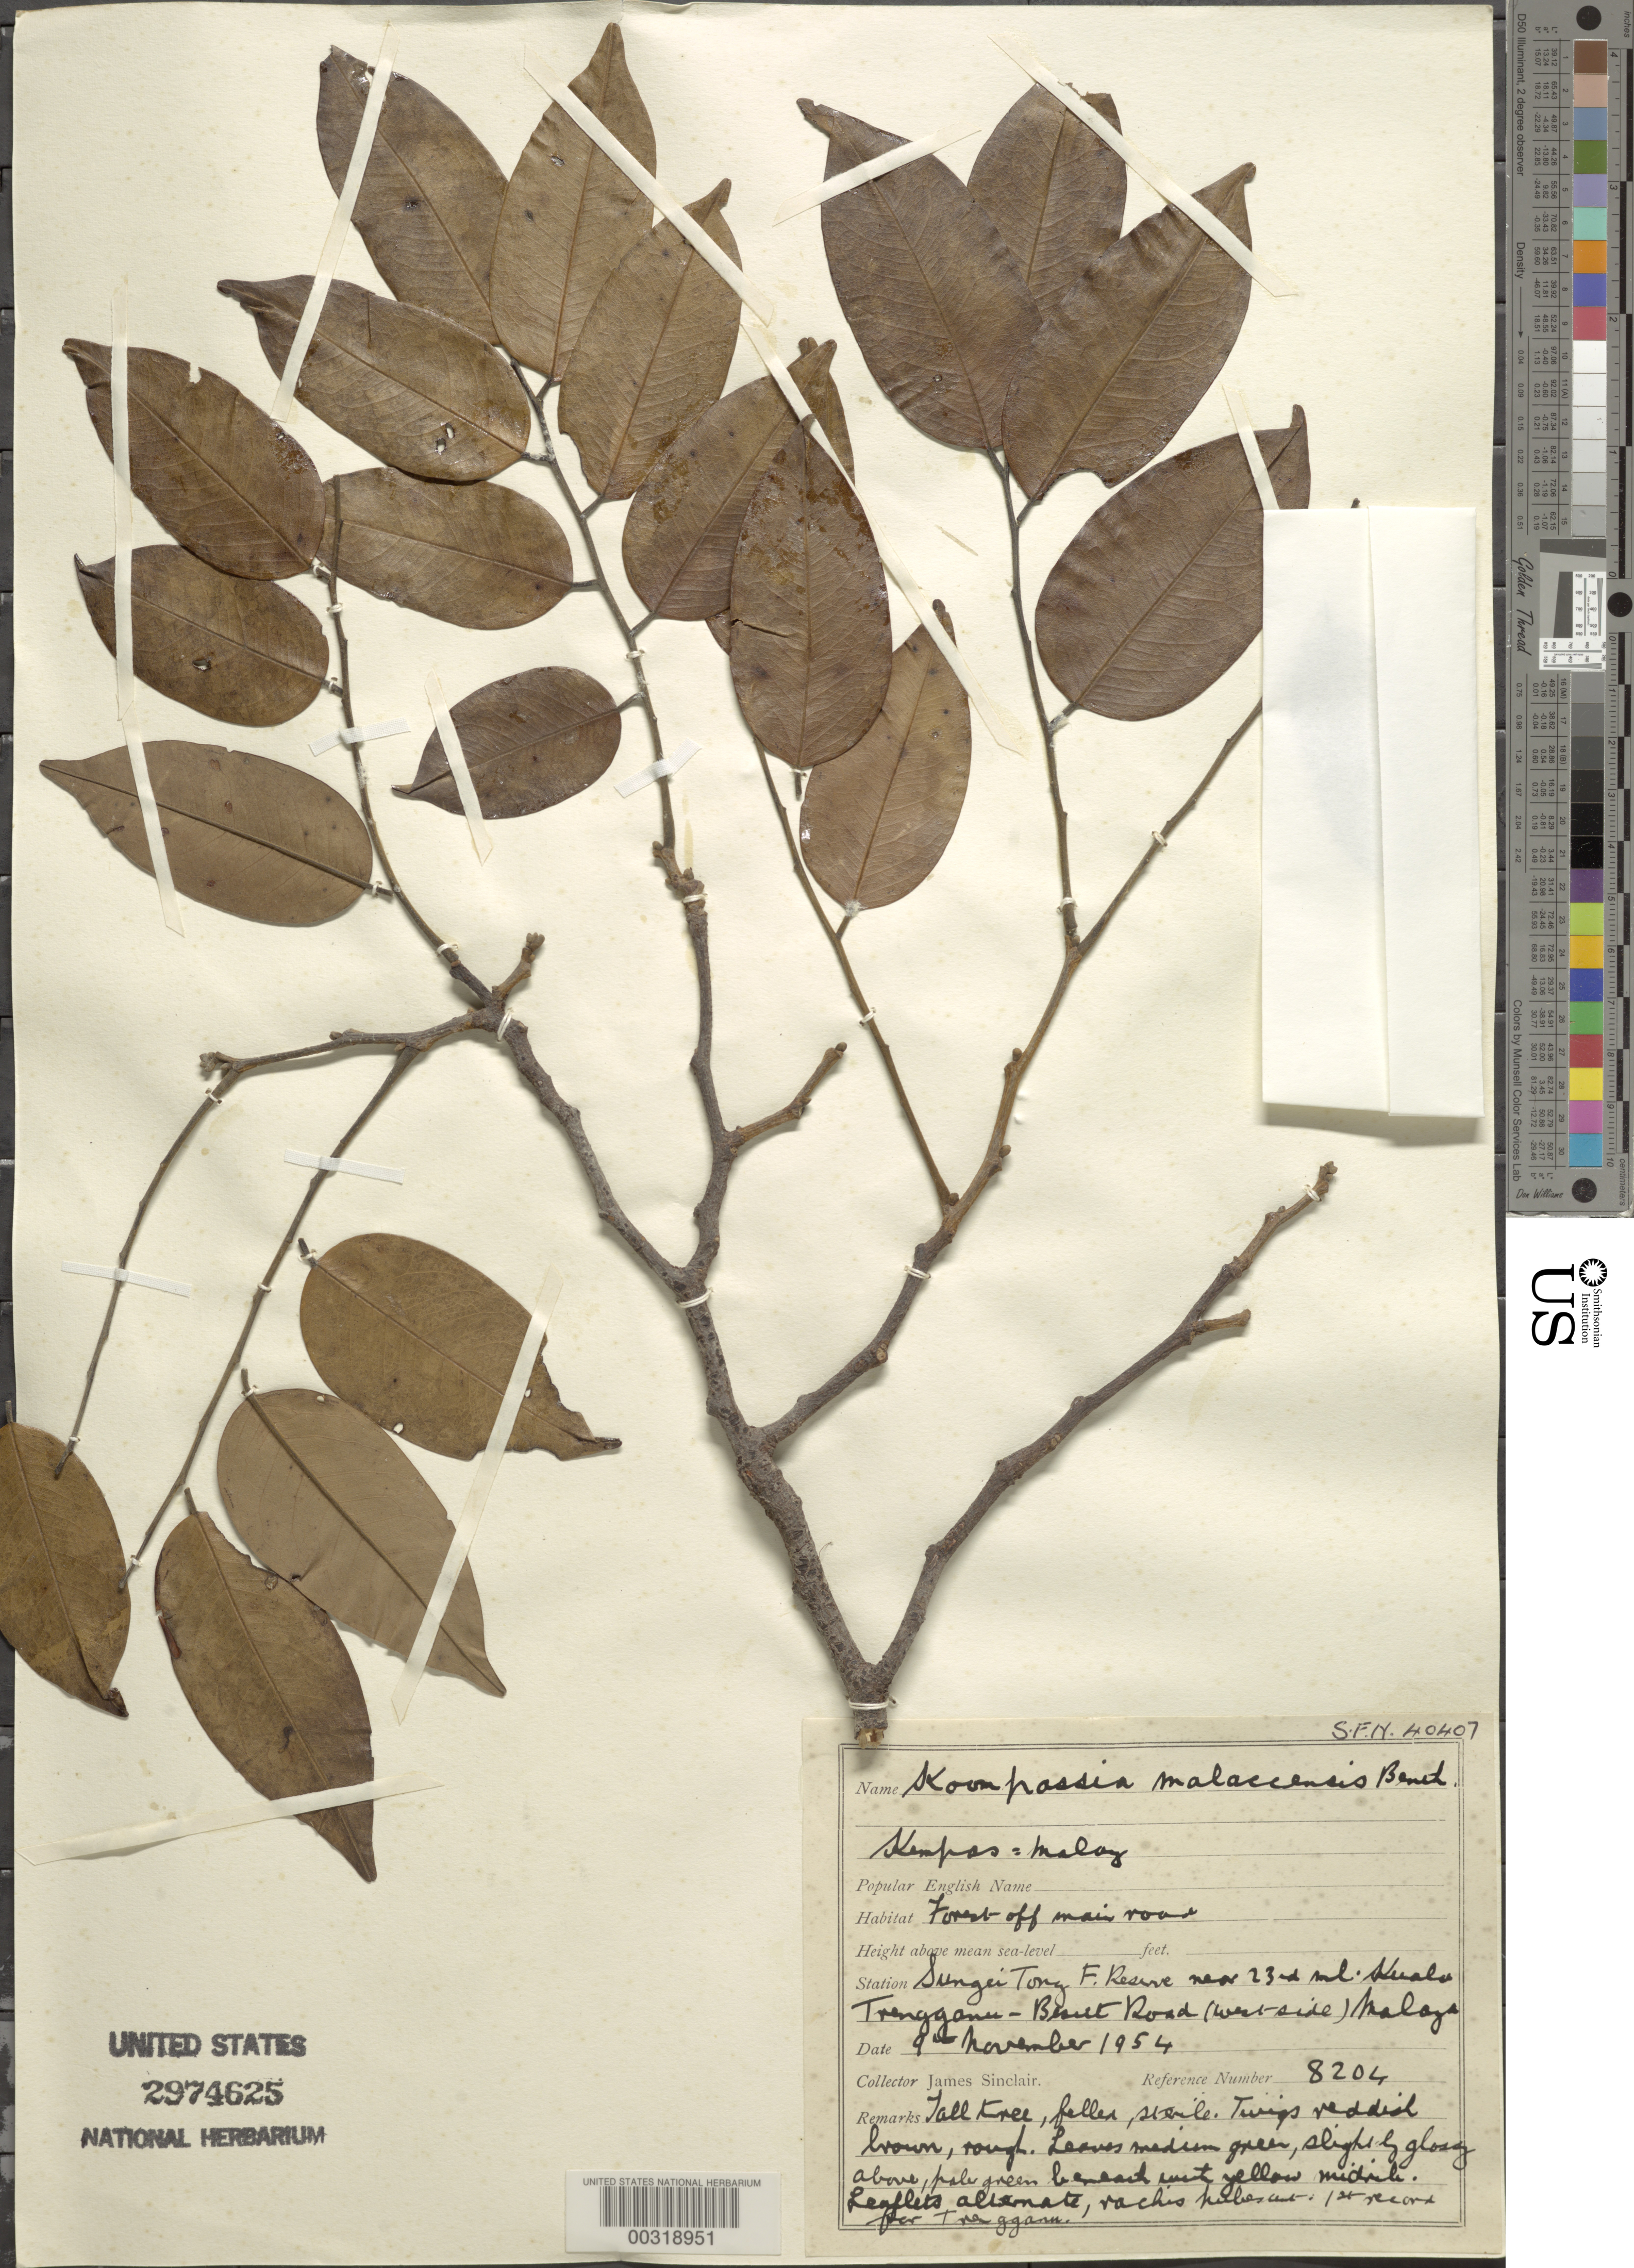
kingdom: Plantae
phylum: Tracheophyta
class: Magnoliopsida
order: Fabales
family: Fabaceae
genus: Koompassia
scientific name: Koompassia malaccensis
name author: Maingay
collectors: J. Sinclair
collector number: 8206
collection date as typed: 09 Nov 1954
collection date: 1954-11-09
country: Malaysia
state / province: Terengganu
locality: Sungei tory forest reserve near 23rd mi; keuala trengganu; beselt road (w side); off main road [Malay Peninsula]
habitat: Forest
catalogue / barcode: US 2974625